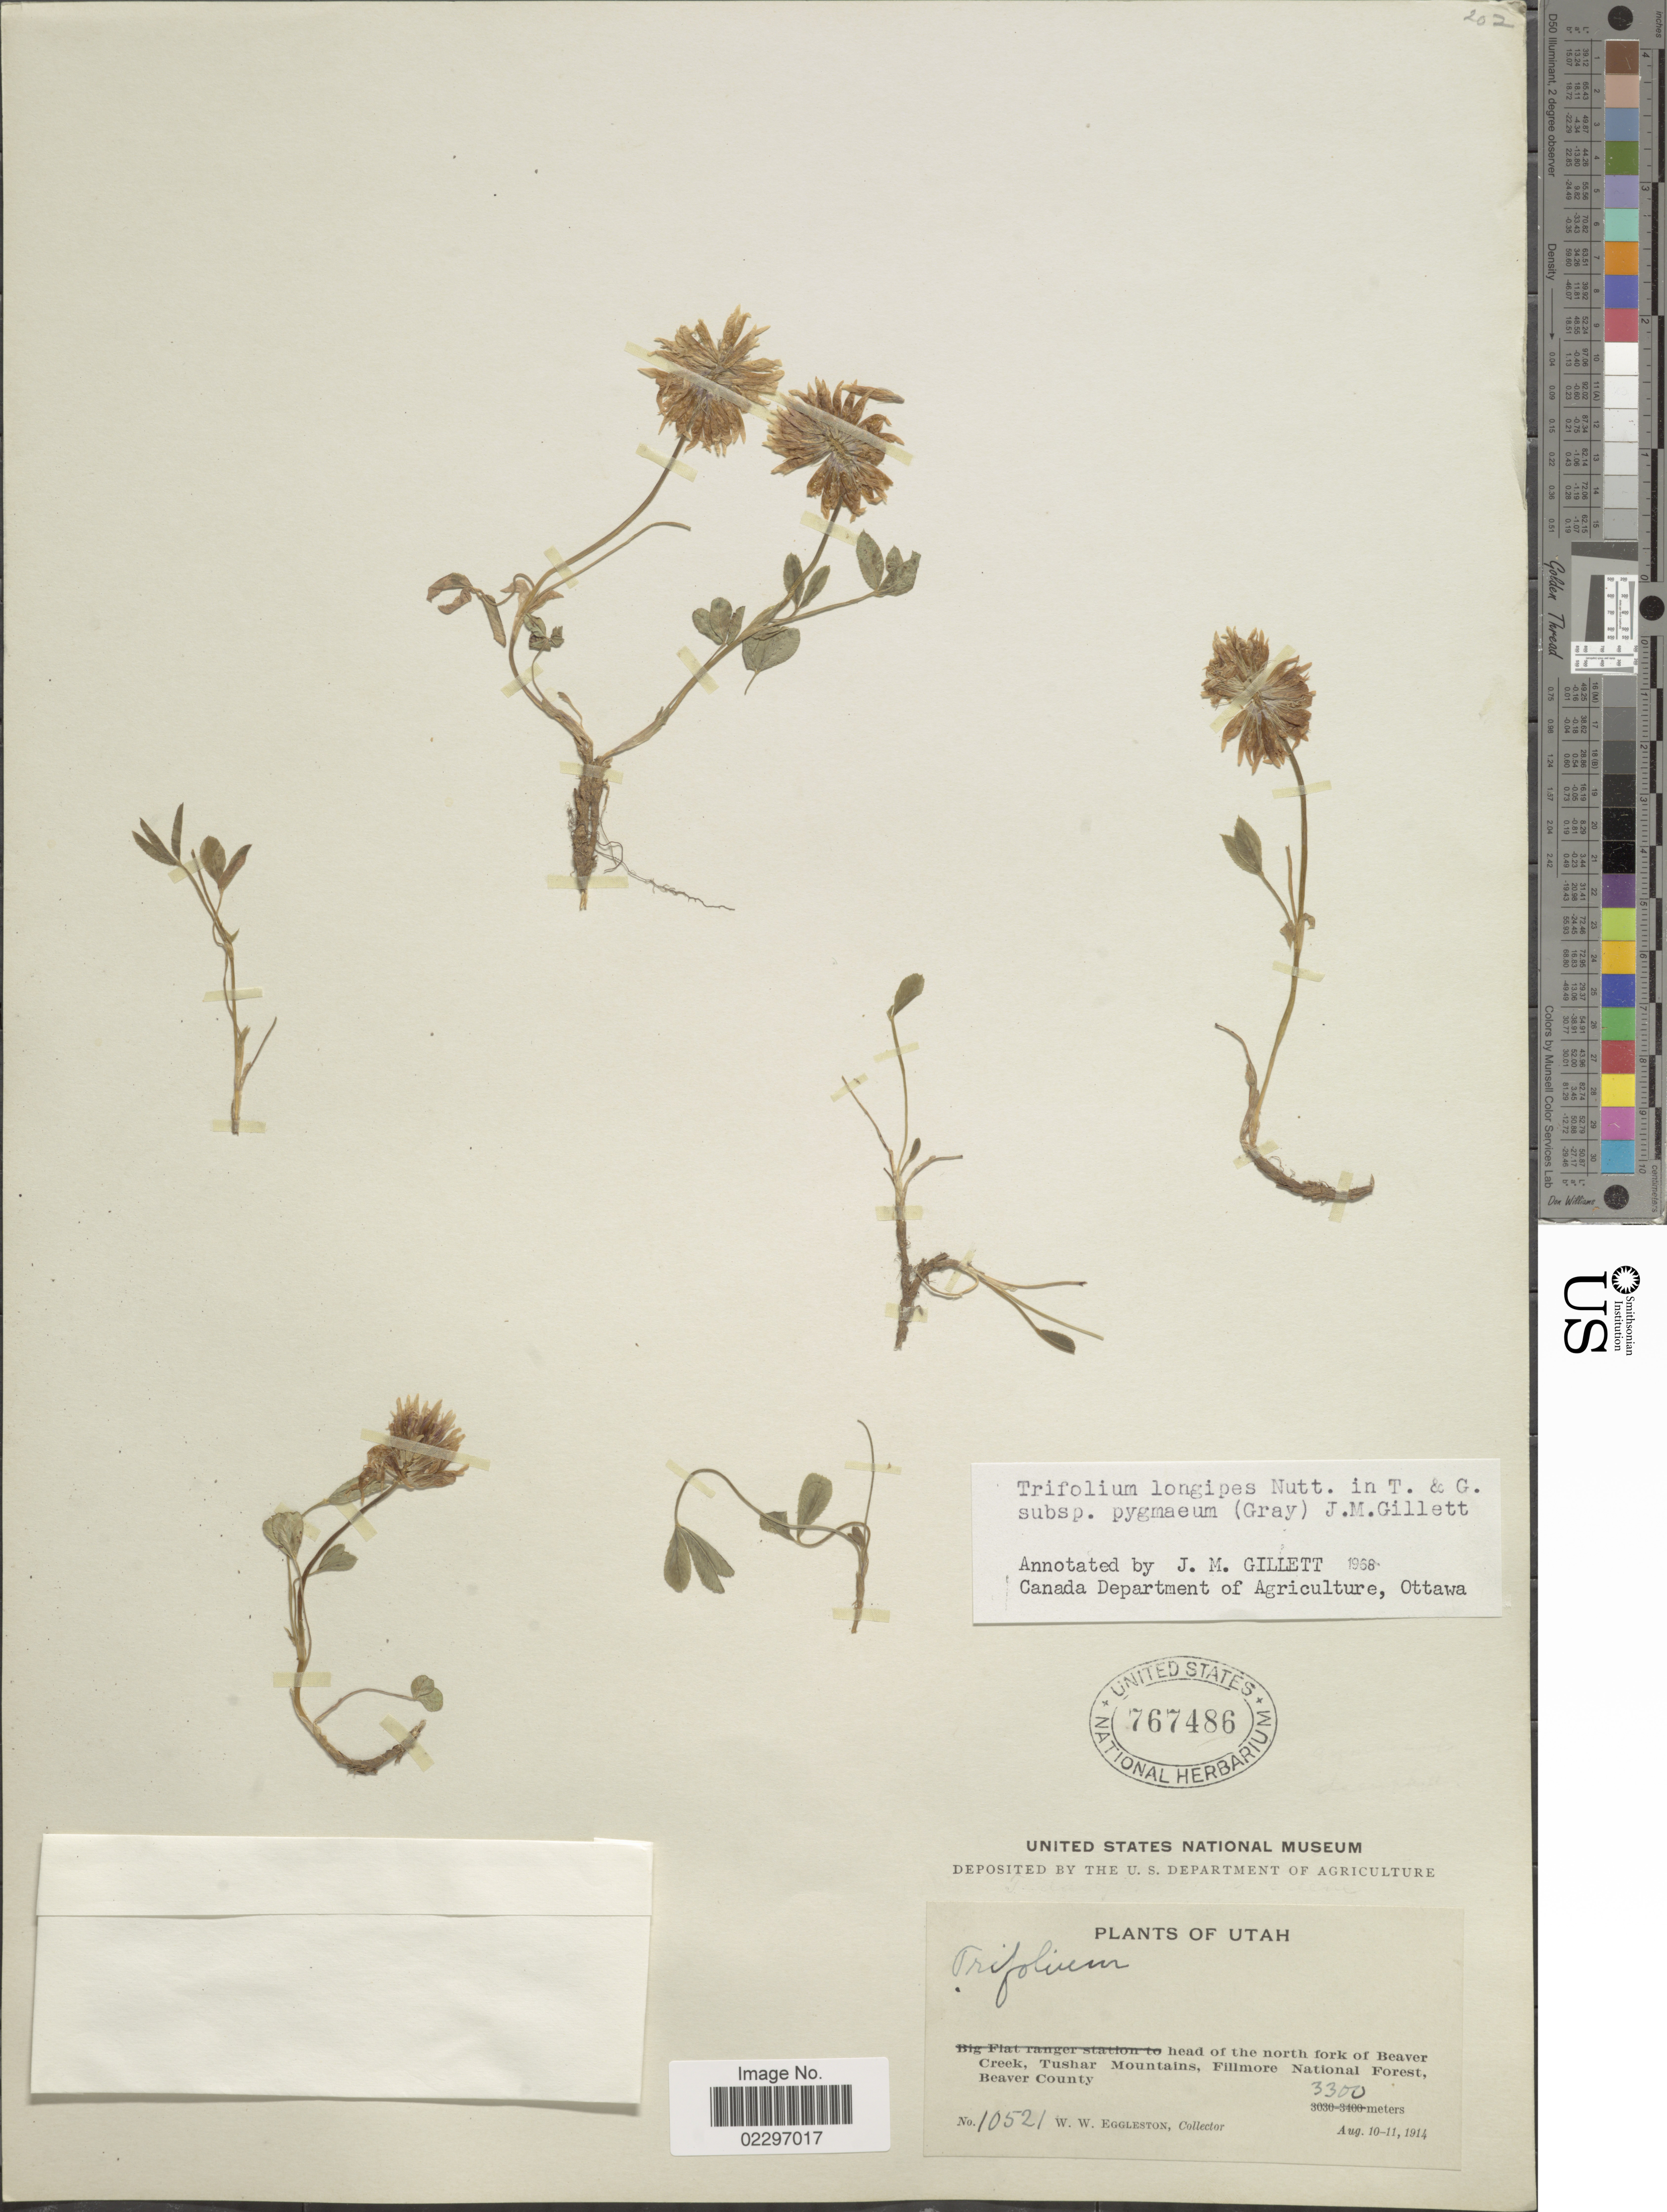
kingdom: Plantae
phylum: Tracheophyta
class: Magnoliopsida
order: Fabales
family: Fabaceae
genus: Trifolium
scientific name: Trifolium longipes var. pygmaeum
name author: A. Gray in Ives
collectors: W. W. Eggleston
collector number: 10521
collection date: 1914-08-10/1914-08-11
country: United States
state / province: Utah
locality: Head of the north fork of Beaver Creek, Tushar Mountains, Fillmore National Forest, Beaver County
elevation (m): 3300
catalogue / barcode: US 767486